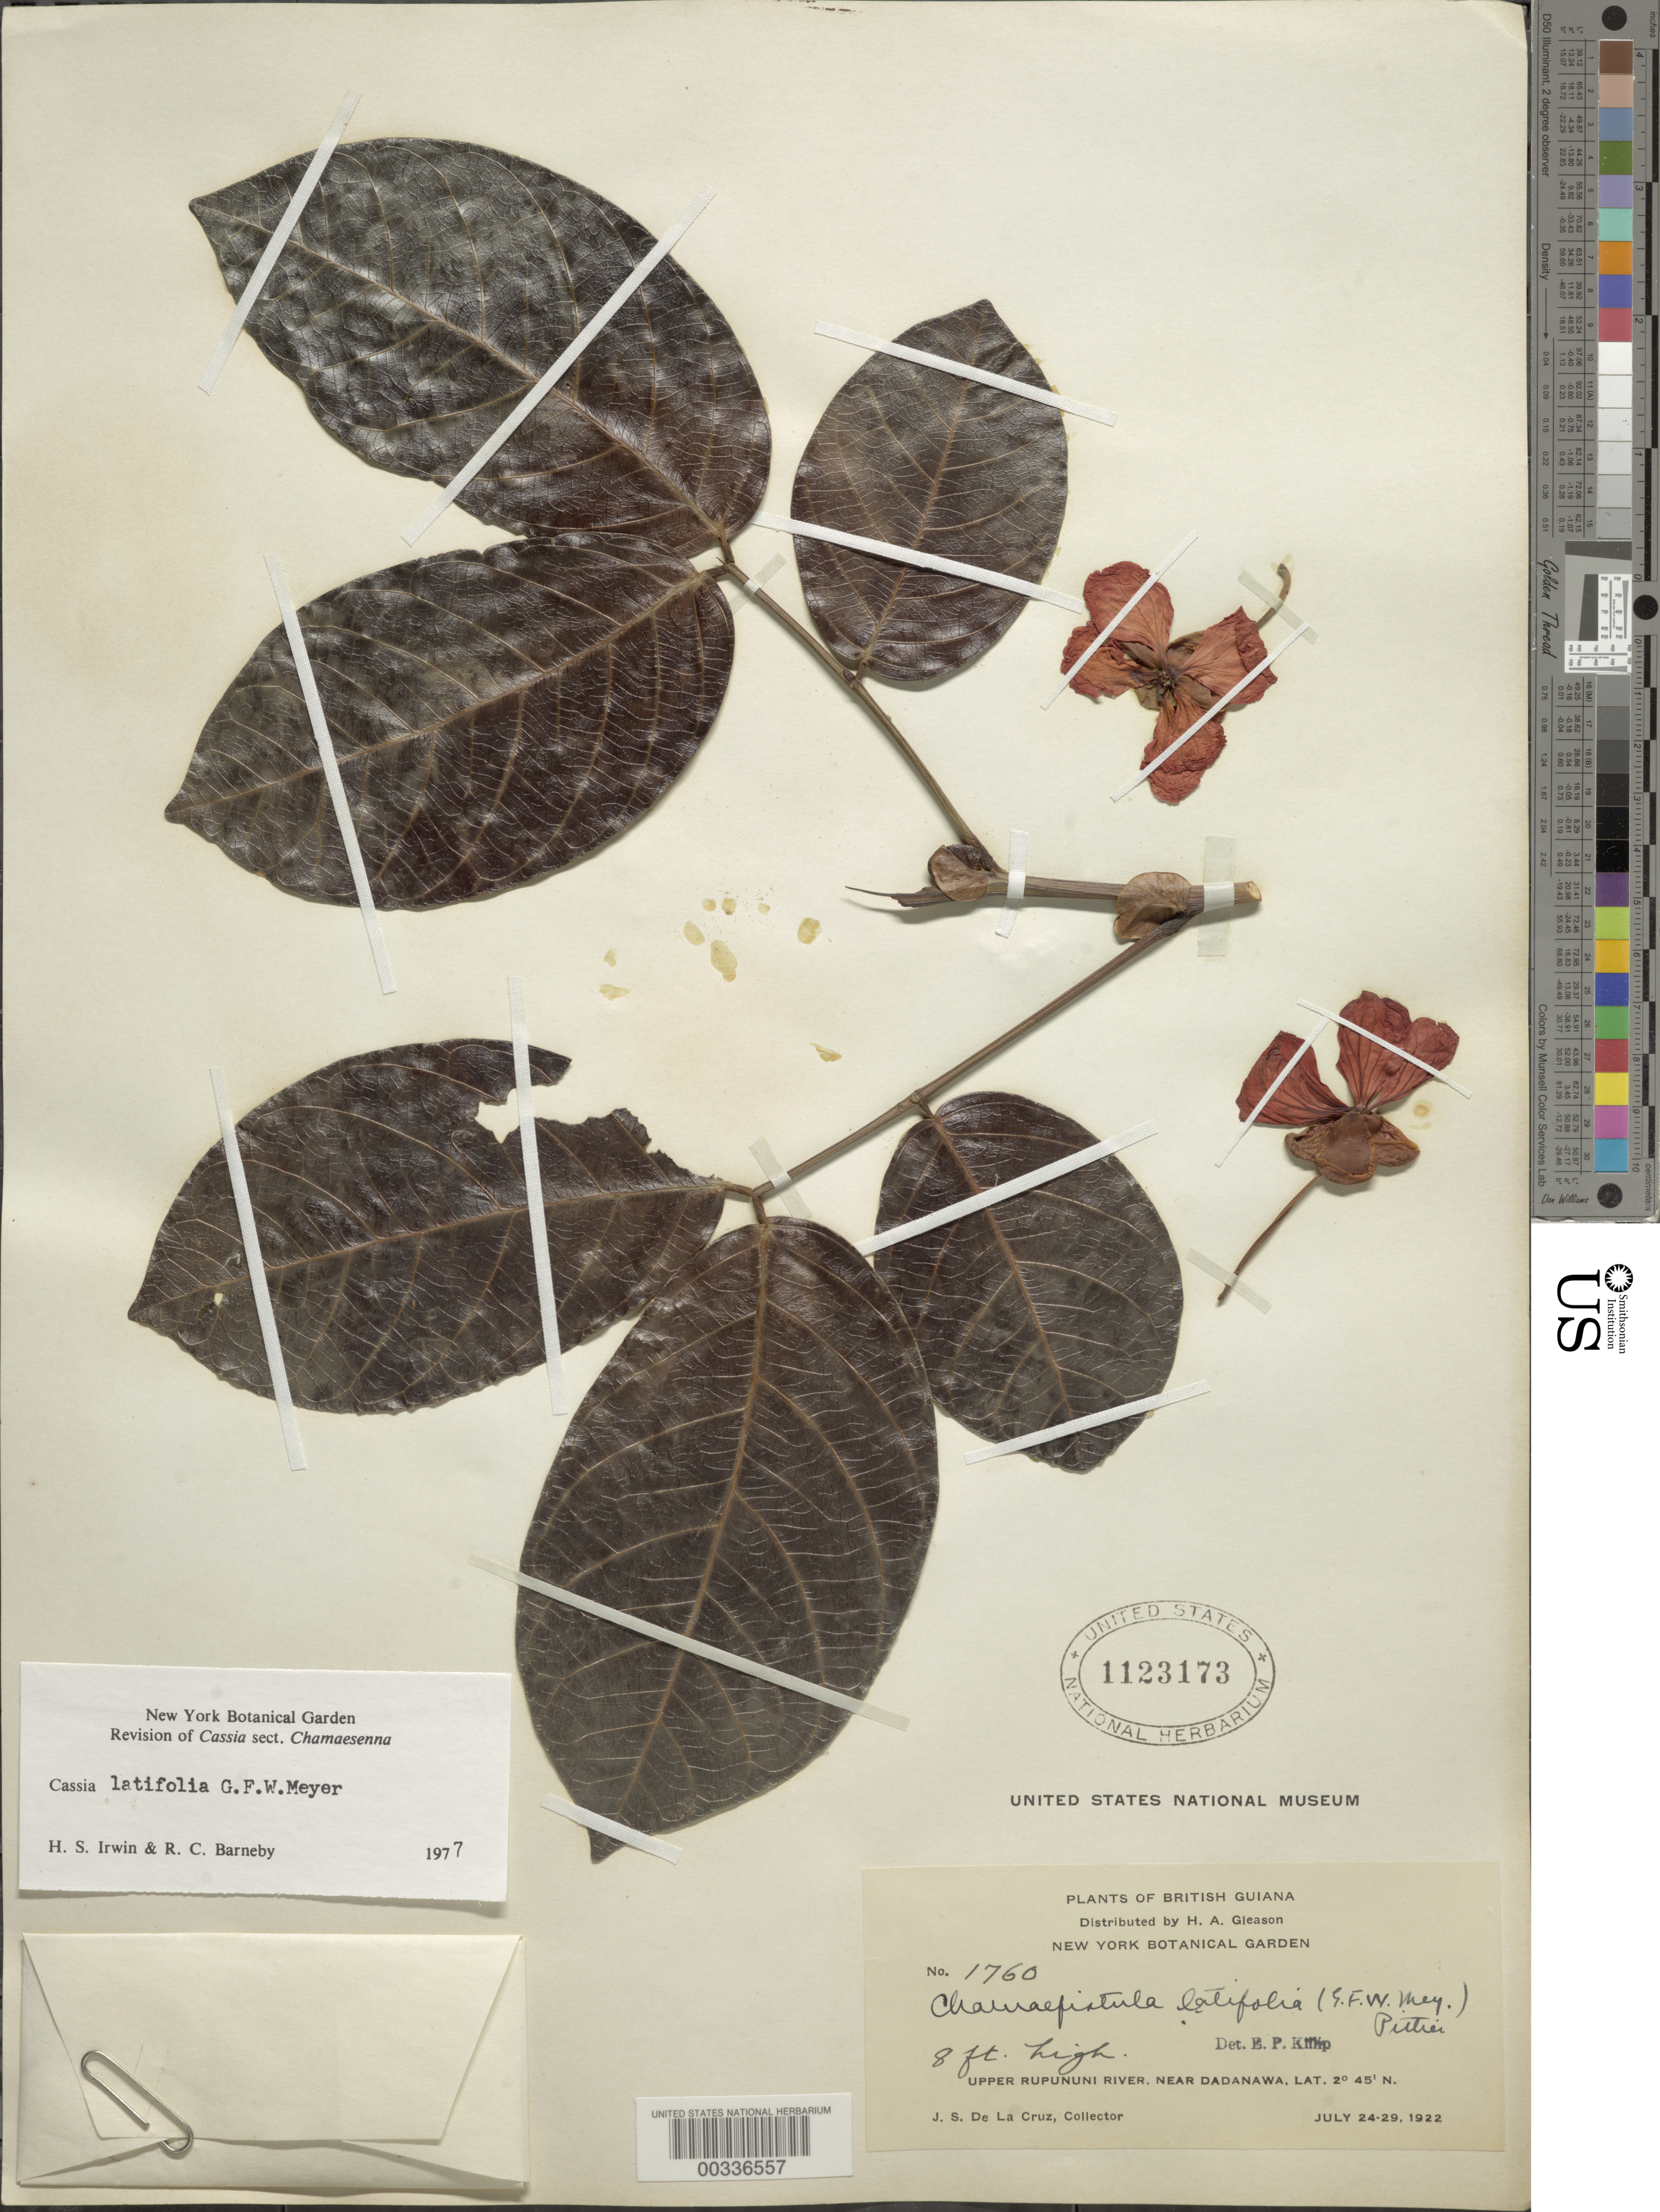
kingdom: Plantae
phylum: Tracheophyta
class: Magnoliopsida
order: Fabales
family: Fabaceae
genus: Senna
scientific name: Senna latifolia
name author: (G. Mey.) H.S. Irwin & Barneby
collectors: J. S. de la Cruz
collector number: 1760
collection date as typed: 24 Jul 1922 to 29 Jul 1922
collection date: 1922-07-24/1922-07-29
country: Guyana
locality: Upper rupununi river, near dadanawa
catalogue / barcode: US 1123173